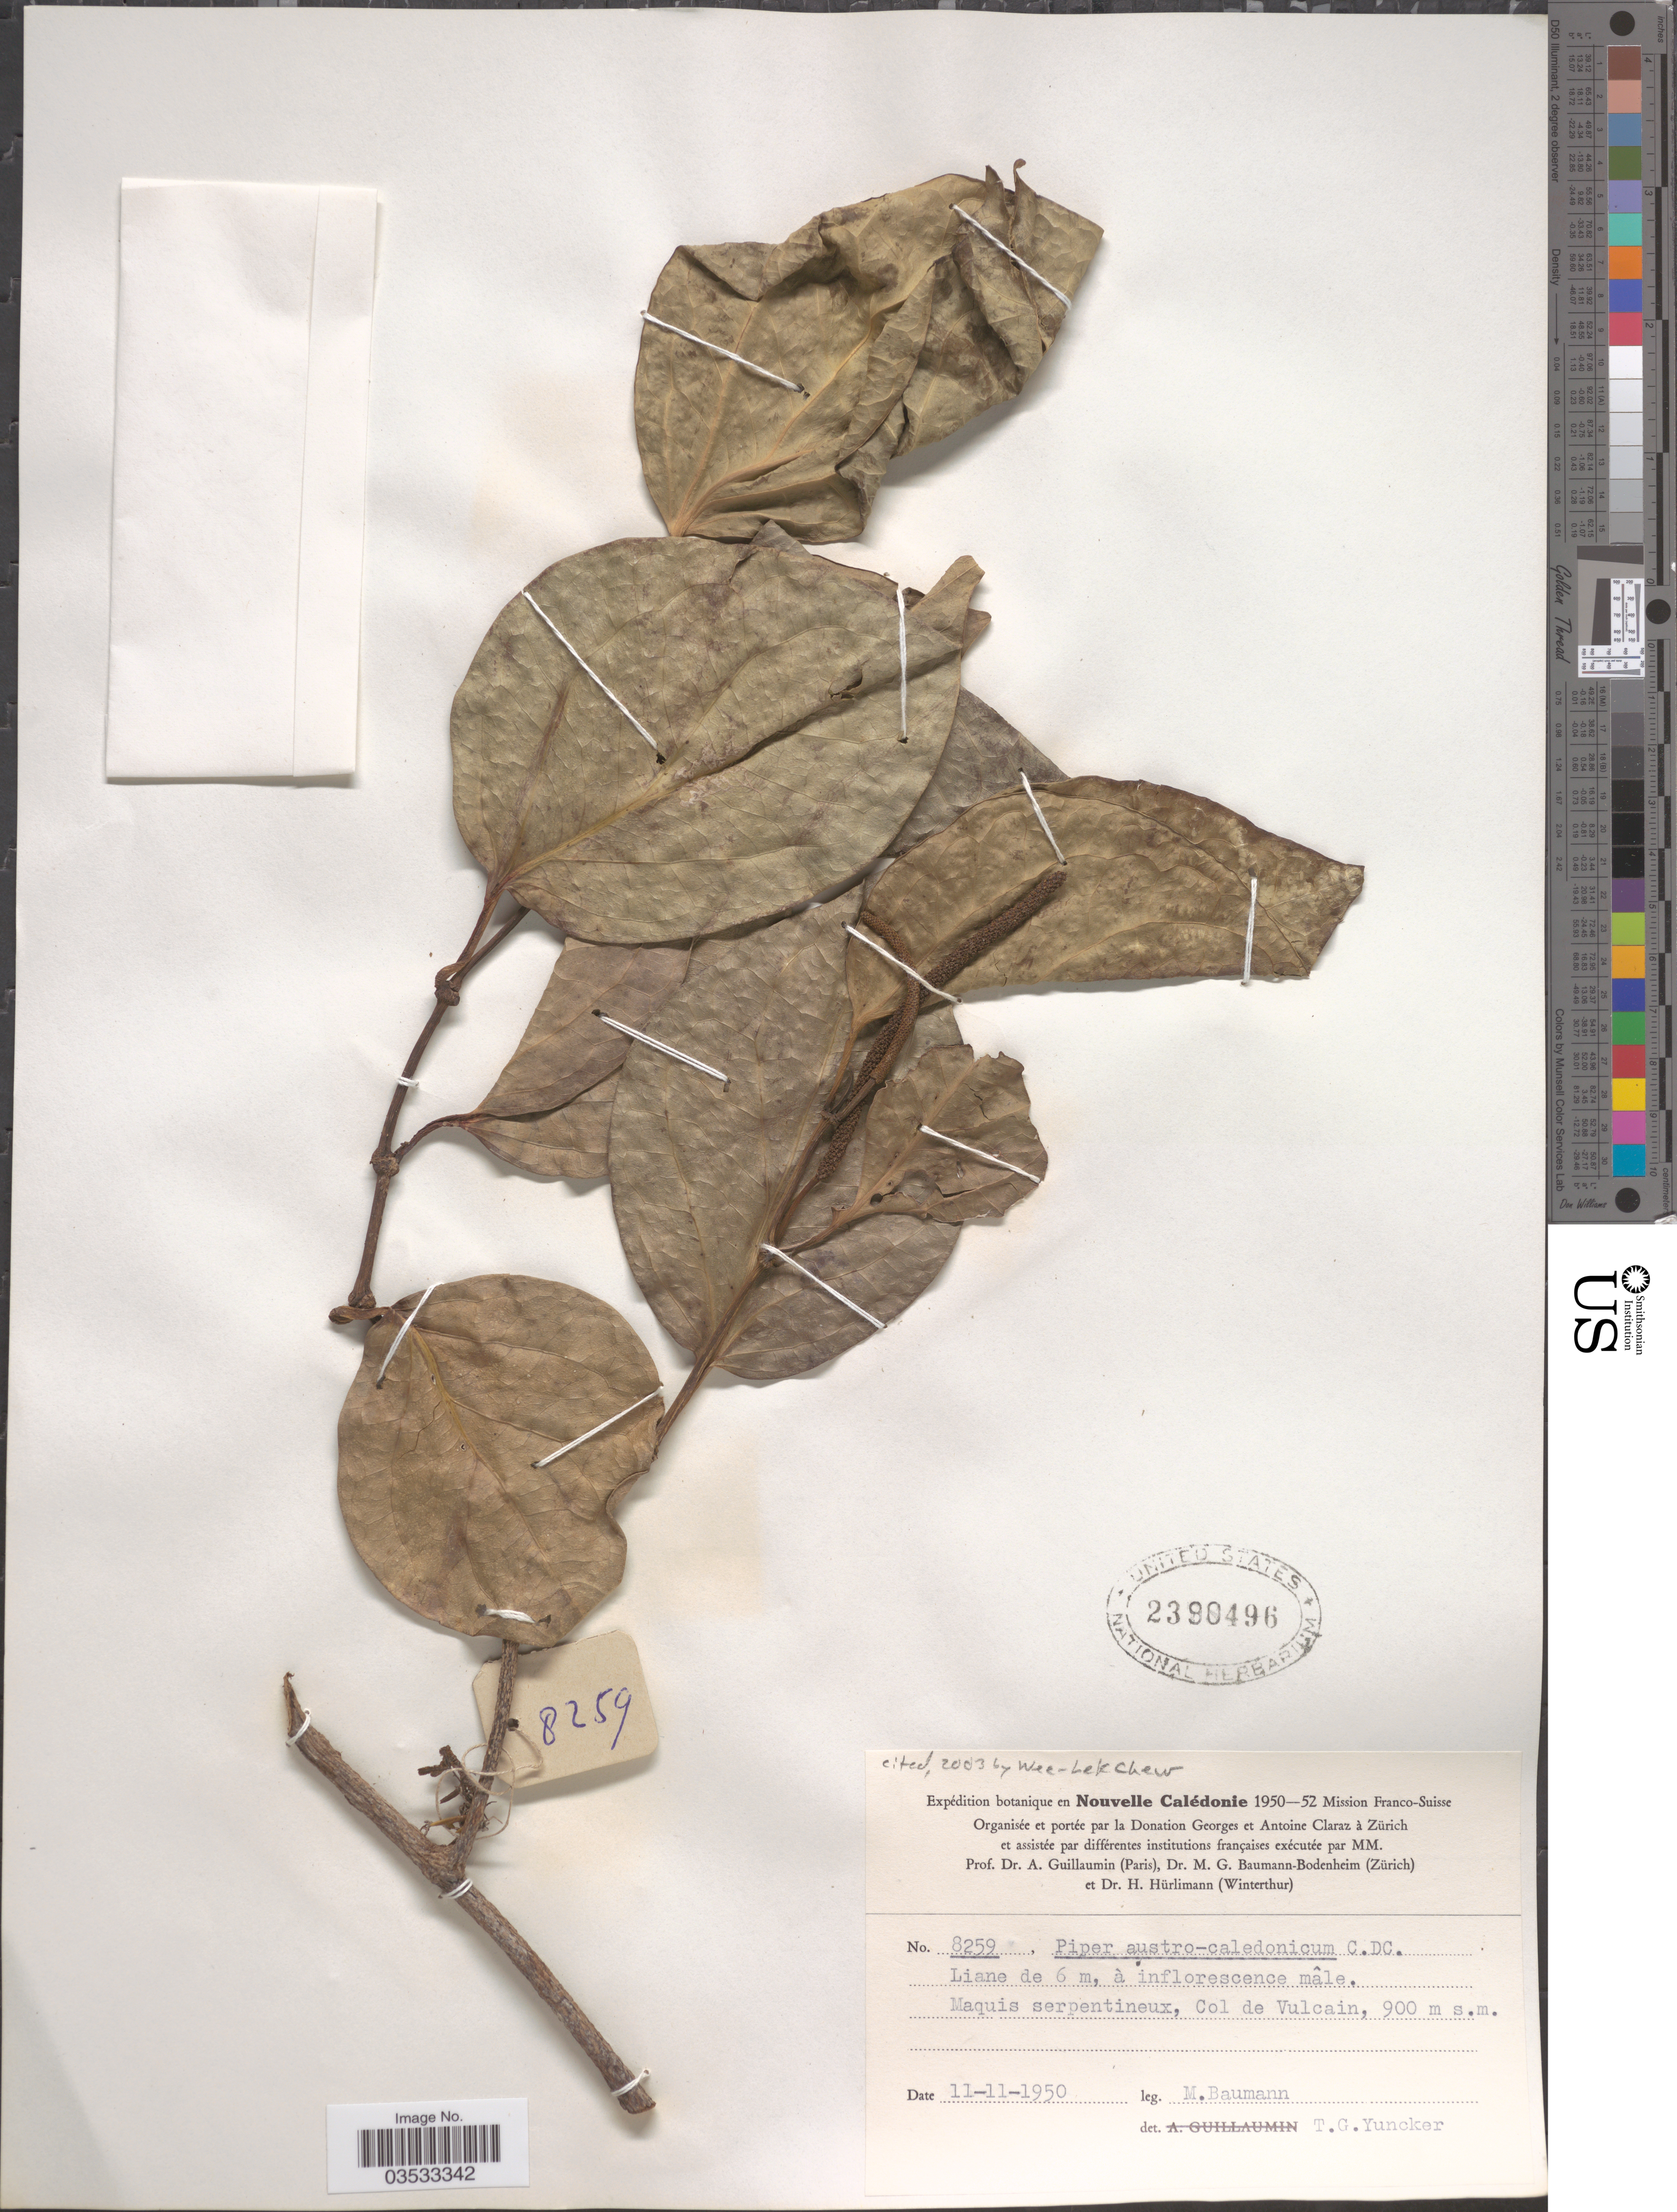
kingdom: Plantae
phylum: Tracheophyta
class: Magnoliopsida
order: Piperales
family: Piperaceae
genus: Piper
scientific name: Piper austrocaledonicum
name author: C. DC.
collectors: M. Baumann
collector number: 8259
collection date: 1950-11-11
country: New Caledonia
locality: Nouvelle Calédonie. Maquis serpentineux, Col de Vulcain.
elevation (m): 900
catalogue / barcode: US 2390496